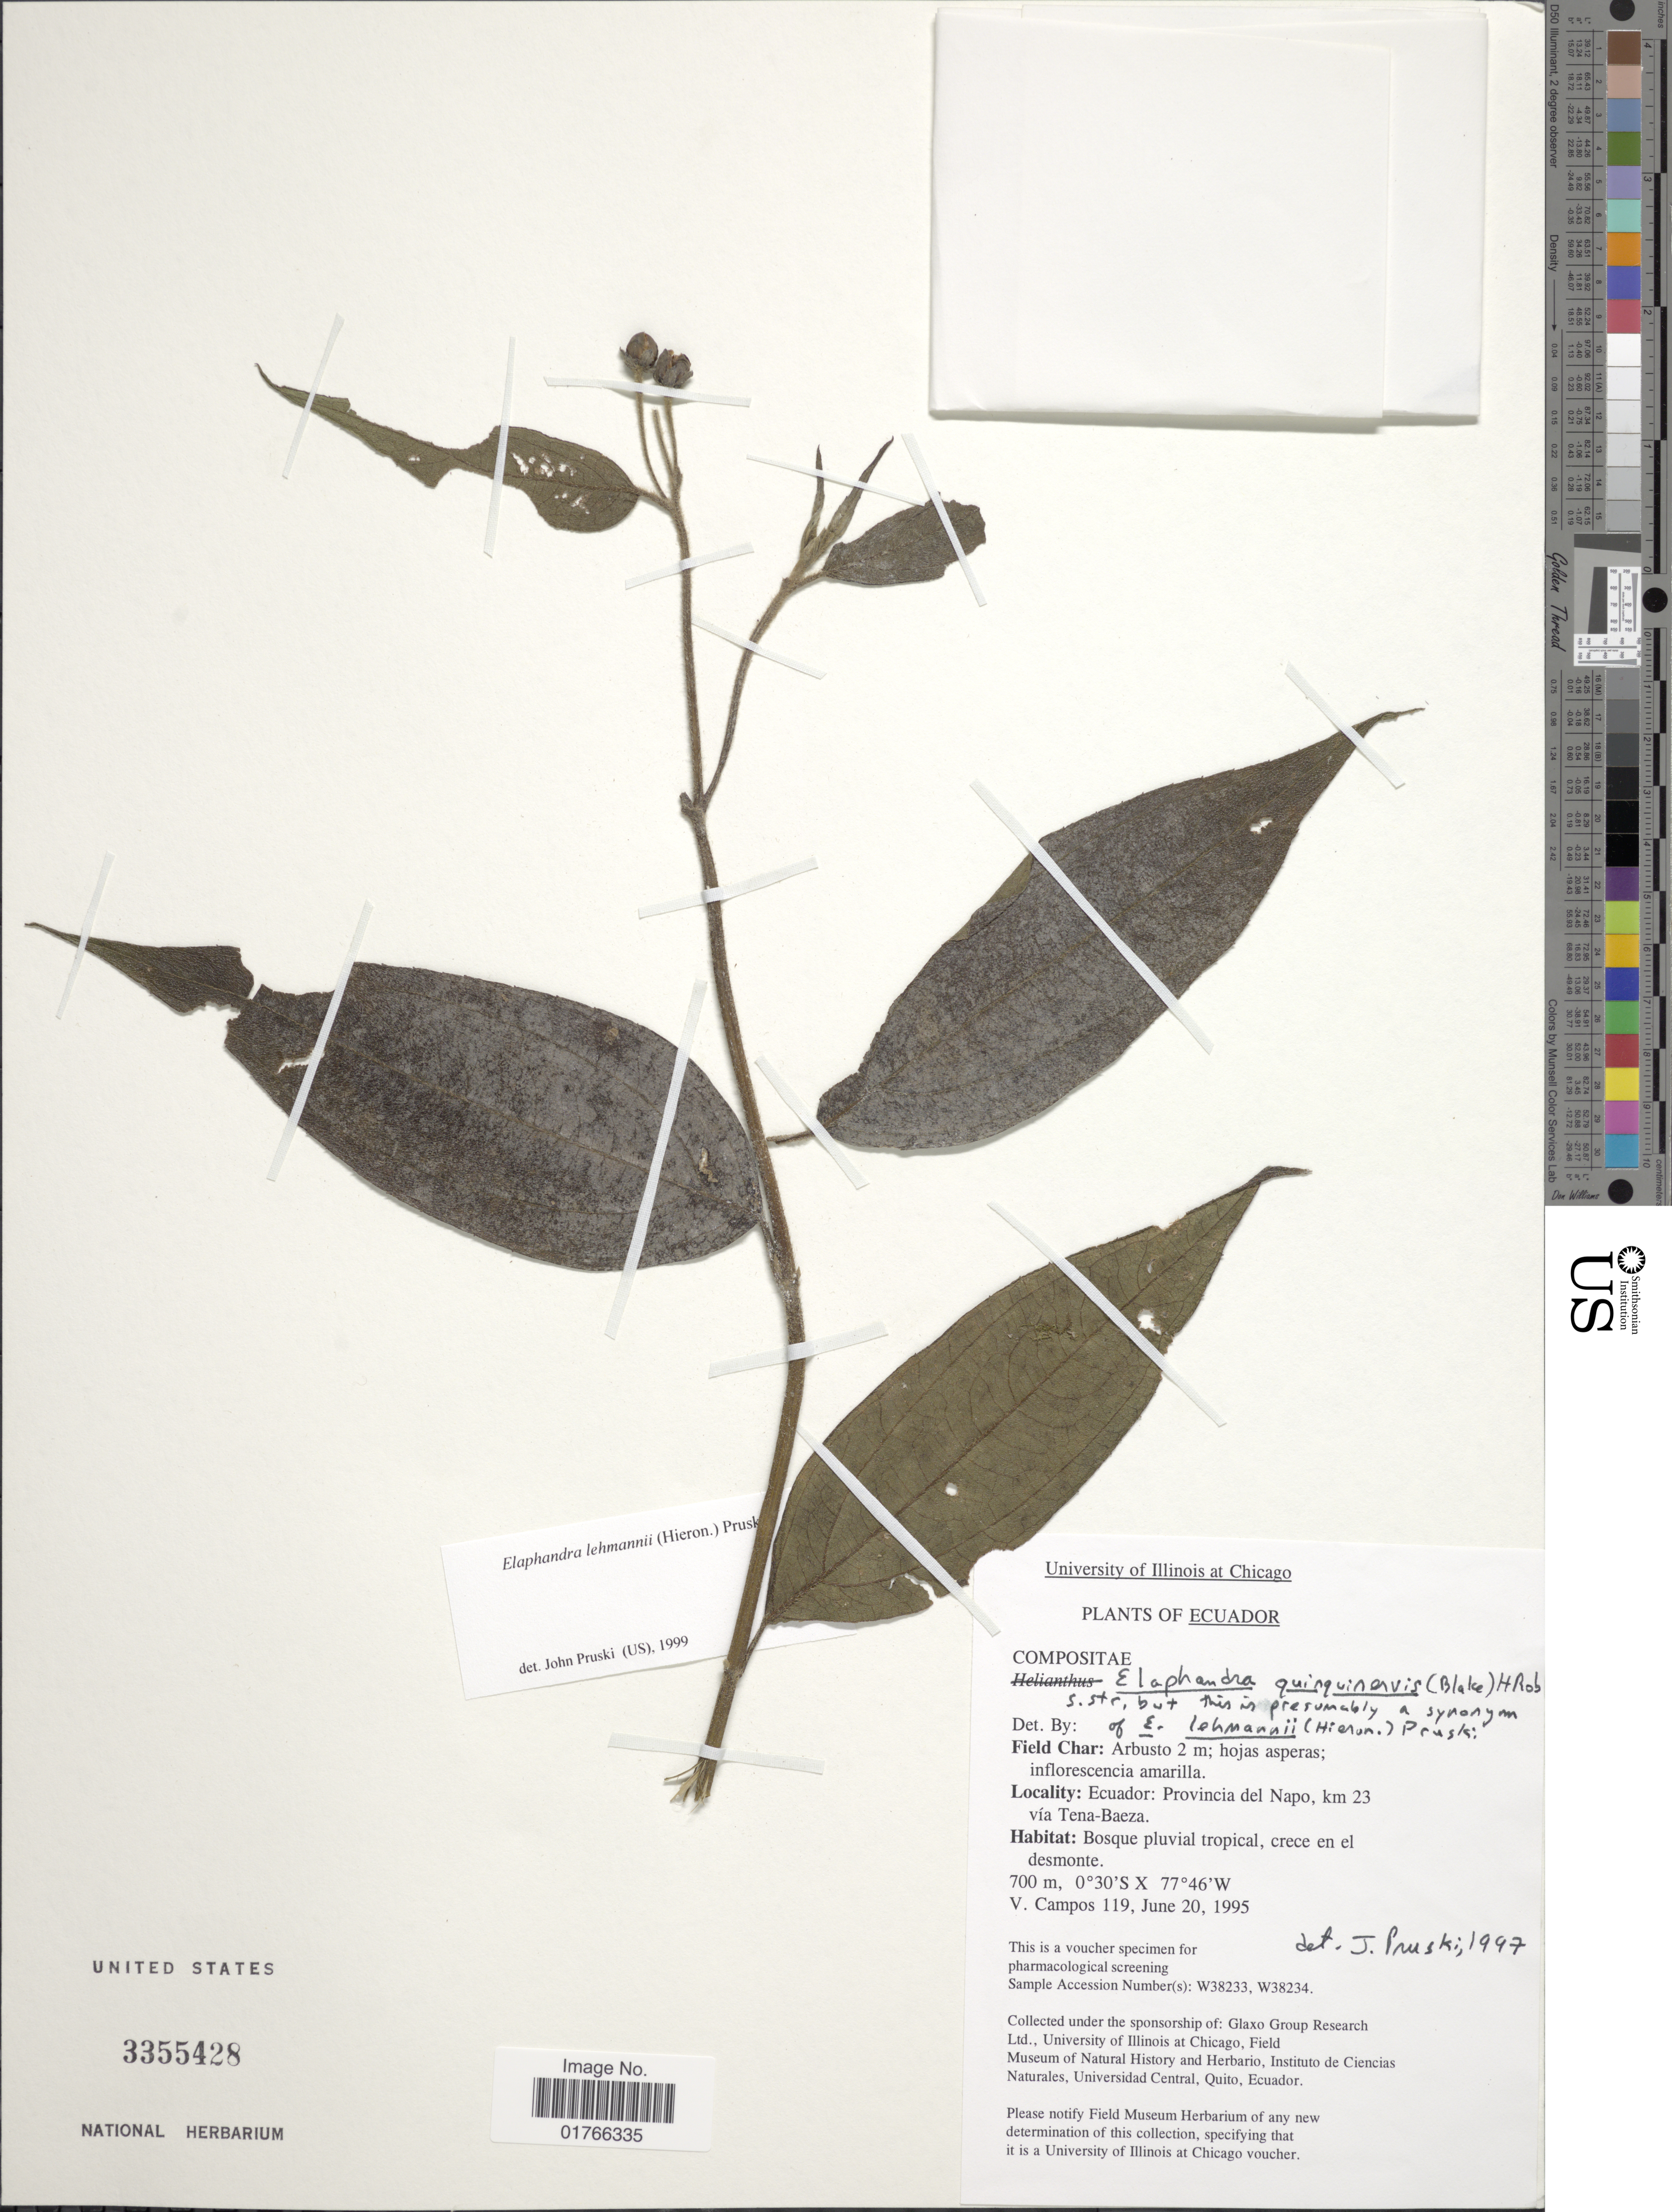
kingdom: Plantae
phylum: Tracheophyta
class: Magnoliopsida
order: Asterales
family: Asteraceae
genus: Elaphandra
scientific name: Elaphandra lehmannii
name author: (Hieron.) Pruski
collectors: V. Campos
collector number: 119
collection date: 1995-06-20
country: Ecuador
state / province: Napo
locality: Km 23 via Tena-Baeza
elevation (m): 700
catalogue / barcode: US 3355428